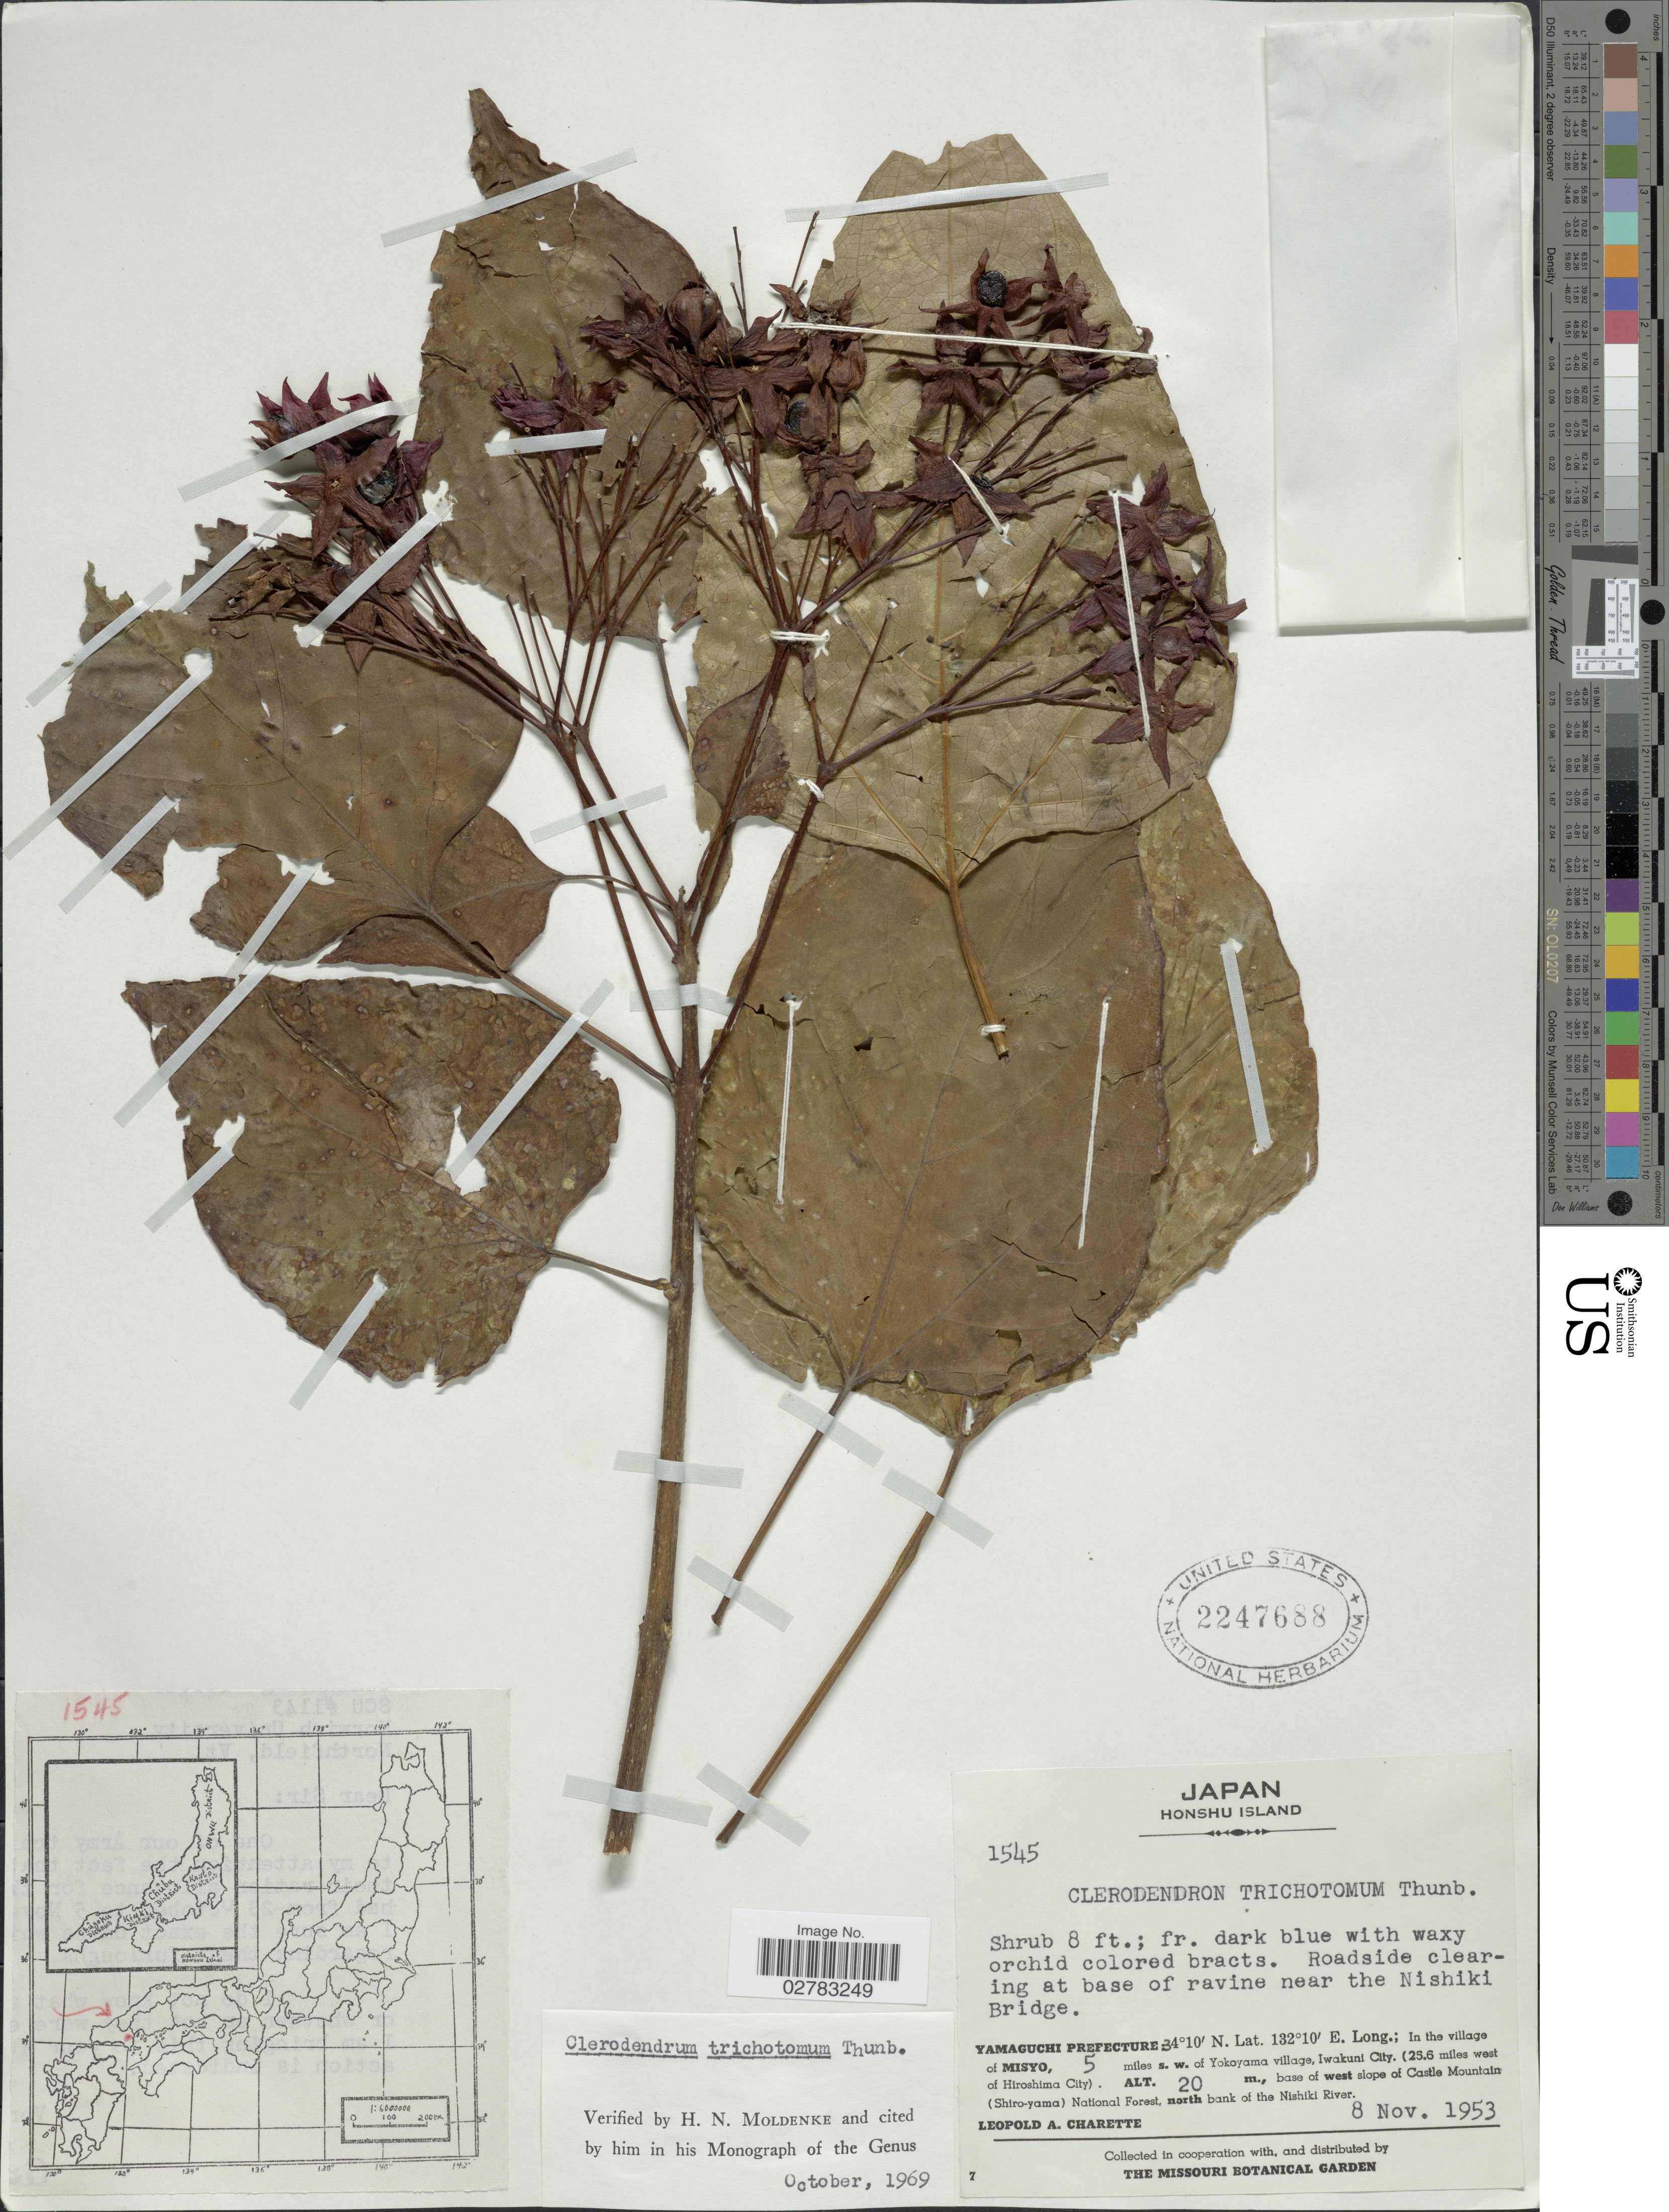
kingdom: Plantae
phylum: Tracheophyta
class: Magnoliopsida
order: Lamiales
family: Lamiaceae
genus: Clerodendrum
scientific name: Clerodendrum trichotomum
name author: Thunb.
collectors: L. A. Charette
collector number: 1545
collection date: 1953-11-08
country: Japan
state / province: Yamaguti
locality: Honshu Island, Roadside clearing at base of ravine near the Nishiki Bridge, Yamaguchi Prefecture, in the village of Misyo, 5 miles s. w. of Yokoyama village, Iwakuni City. (25.6 miles west of Hiroshima City), base of west slope of Castle Mountain (Shiro-yama) National Forest, north bank of the Nishiki River.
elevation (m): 20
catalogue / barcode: US 2247688